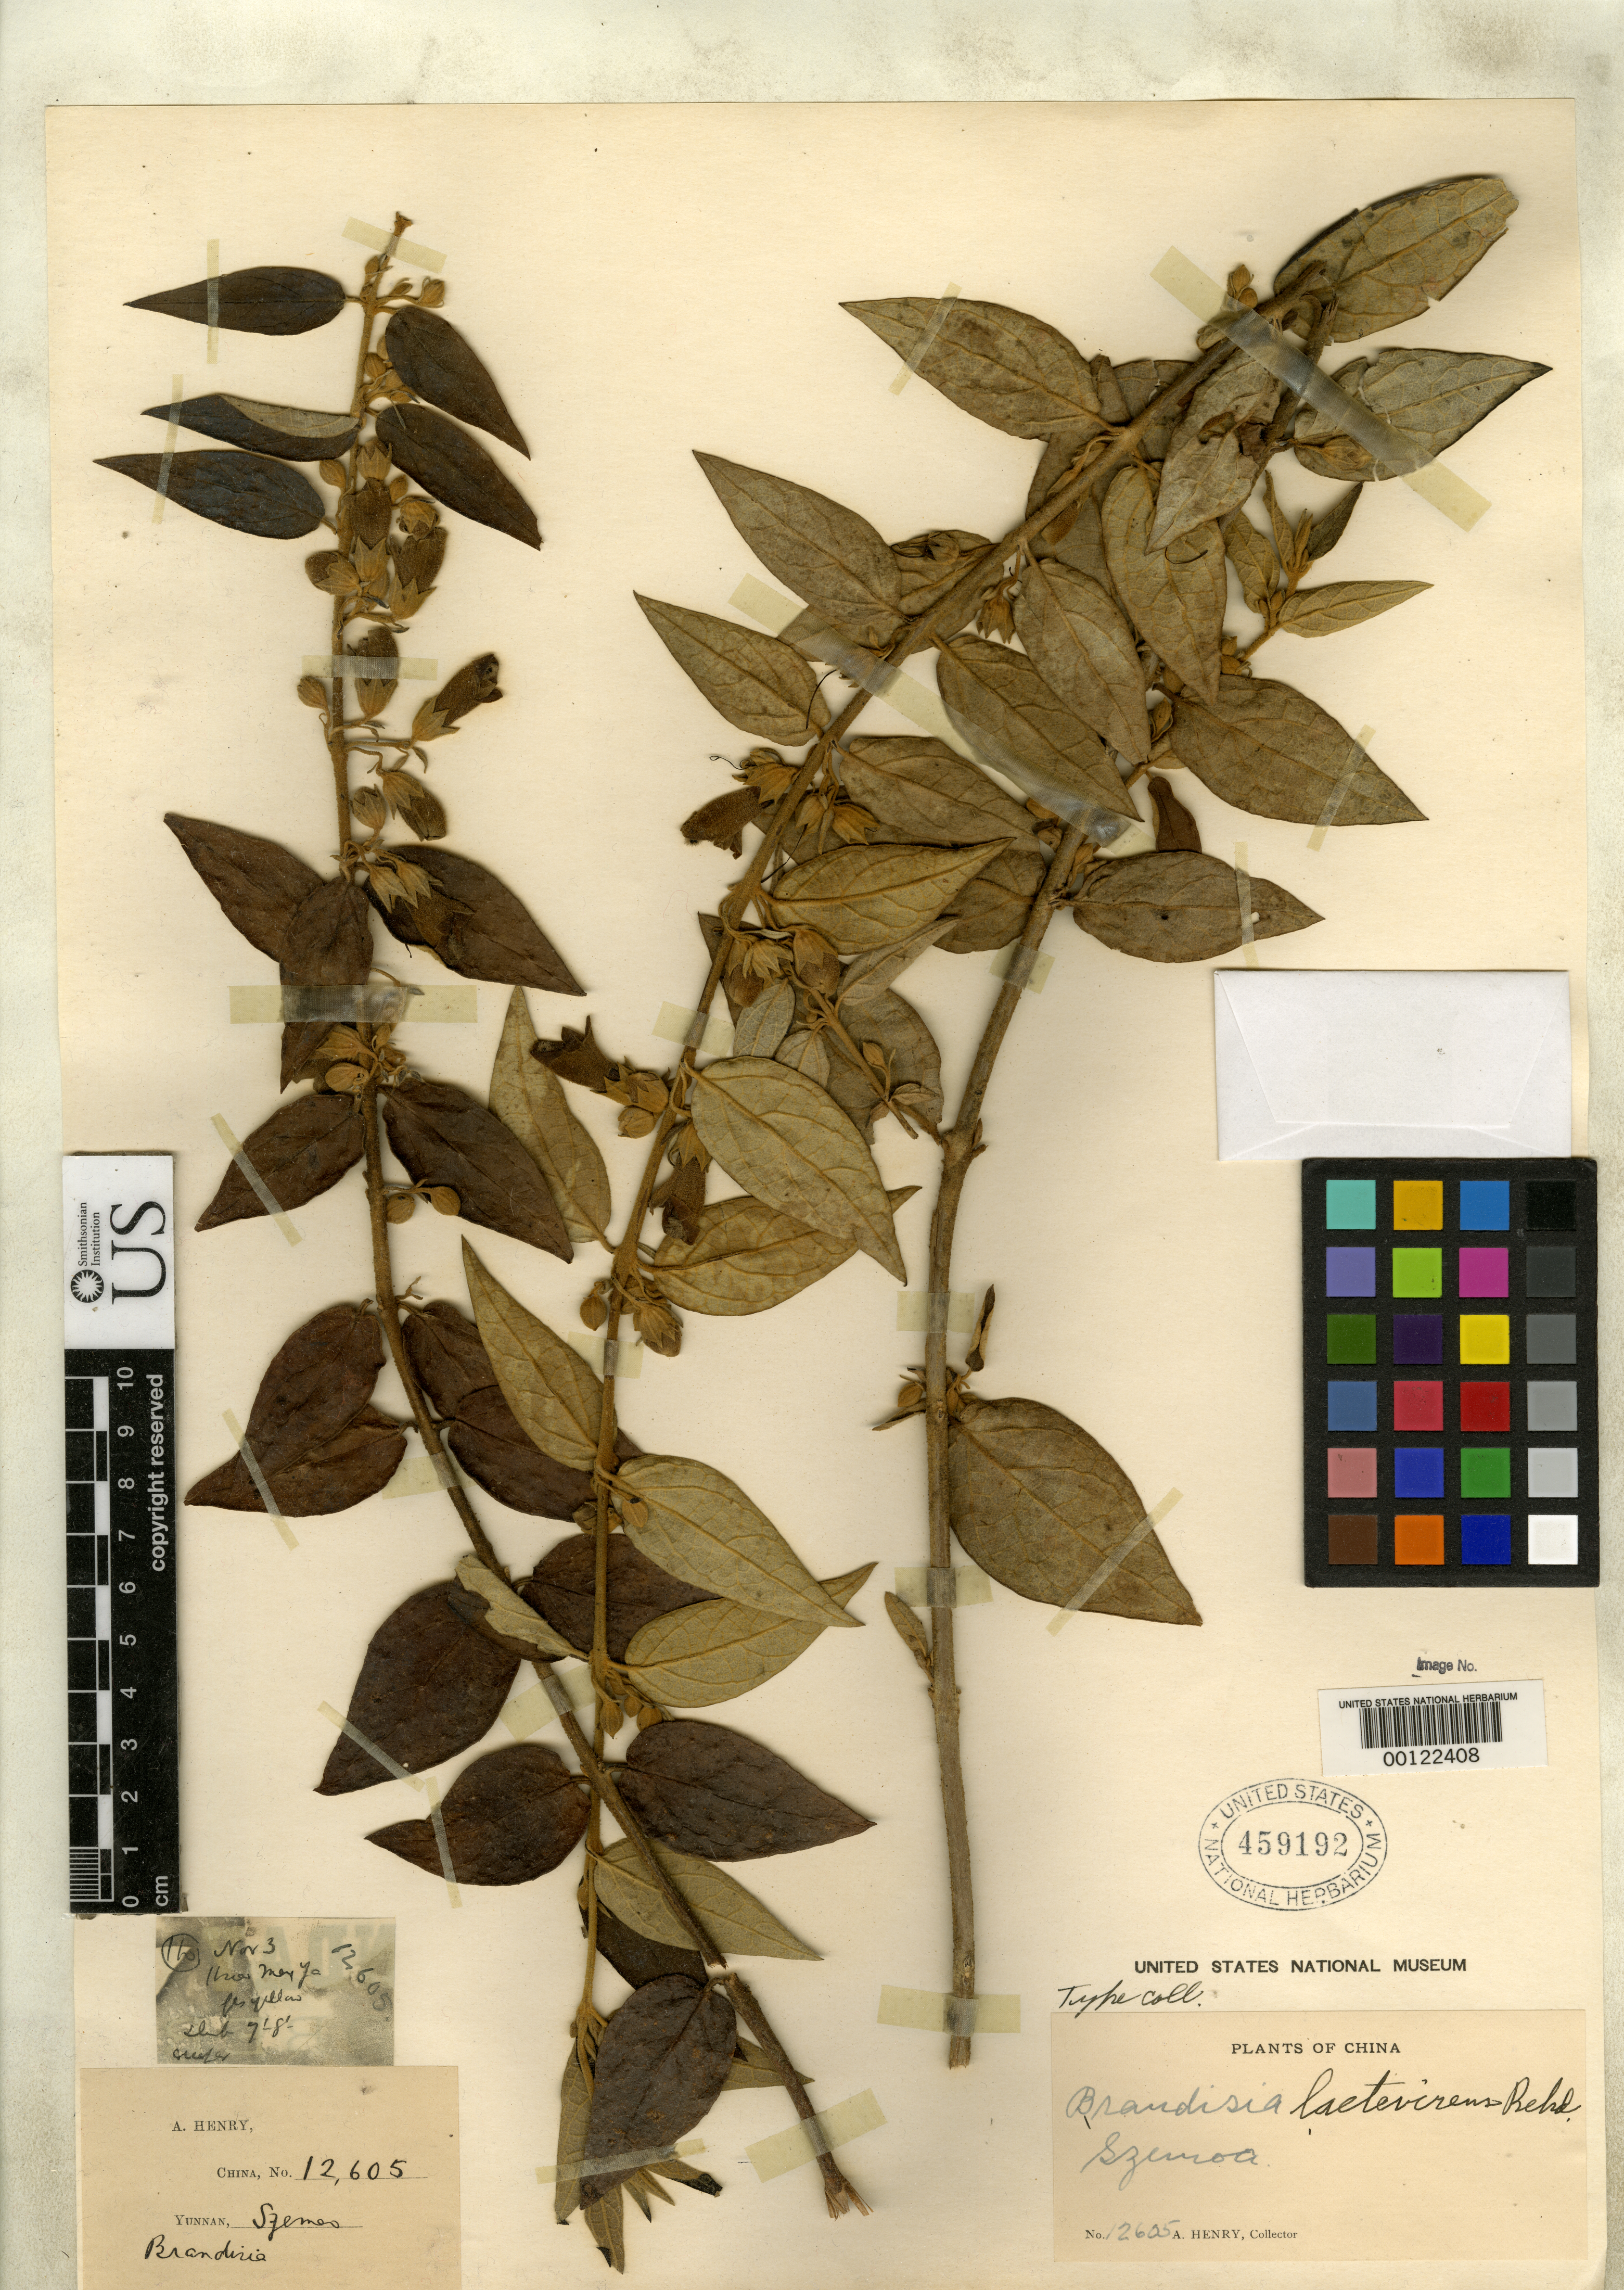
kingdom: Plantae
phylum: Tracheophyta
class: Magnoliopsida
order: Lamiales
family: Orobanchaceae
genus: Brandisia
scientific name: Brandisia laetevirens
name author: Rehder in Sarg.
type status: Isotype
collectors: A. Henry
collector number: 12605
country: China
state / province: Yunnan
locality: Szemoa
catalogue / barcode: US 459192